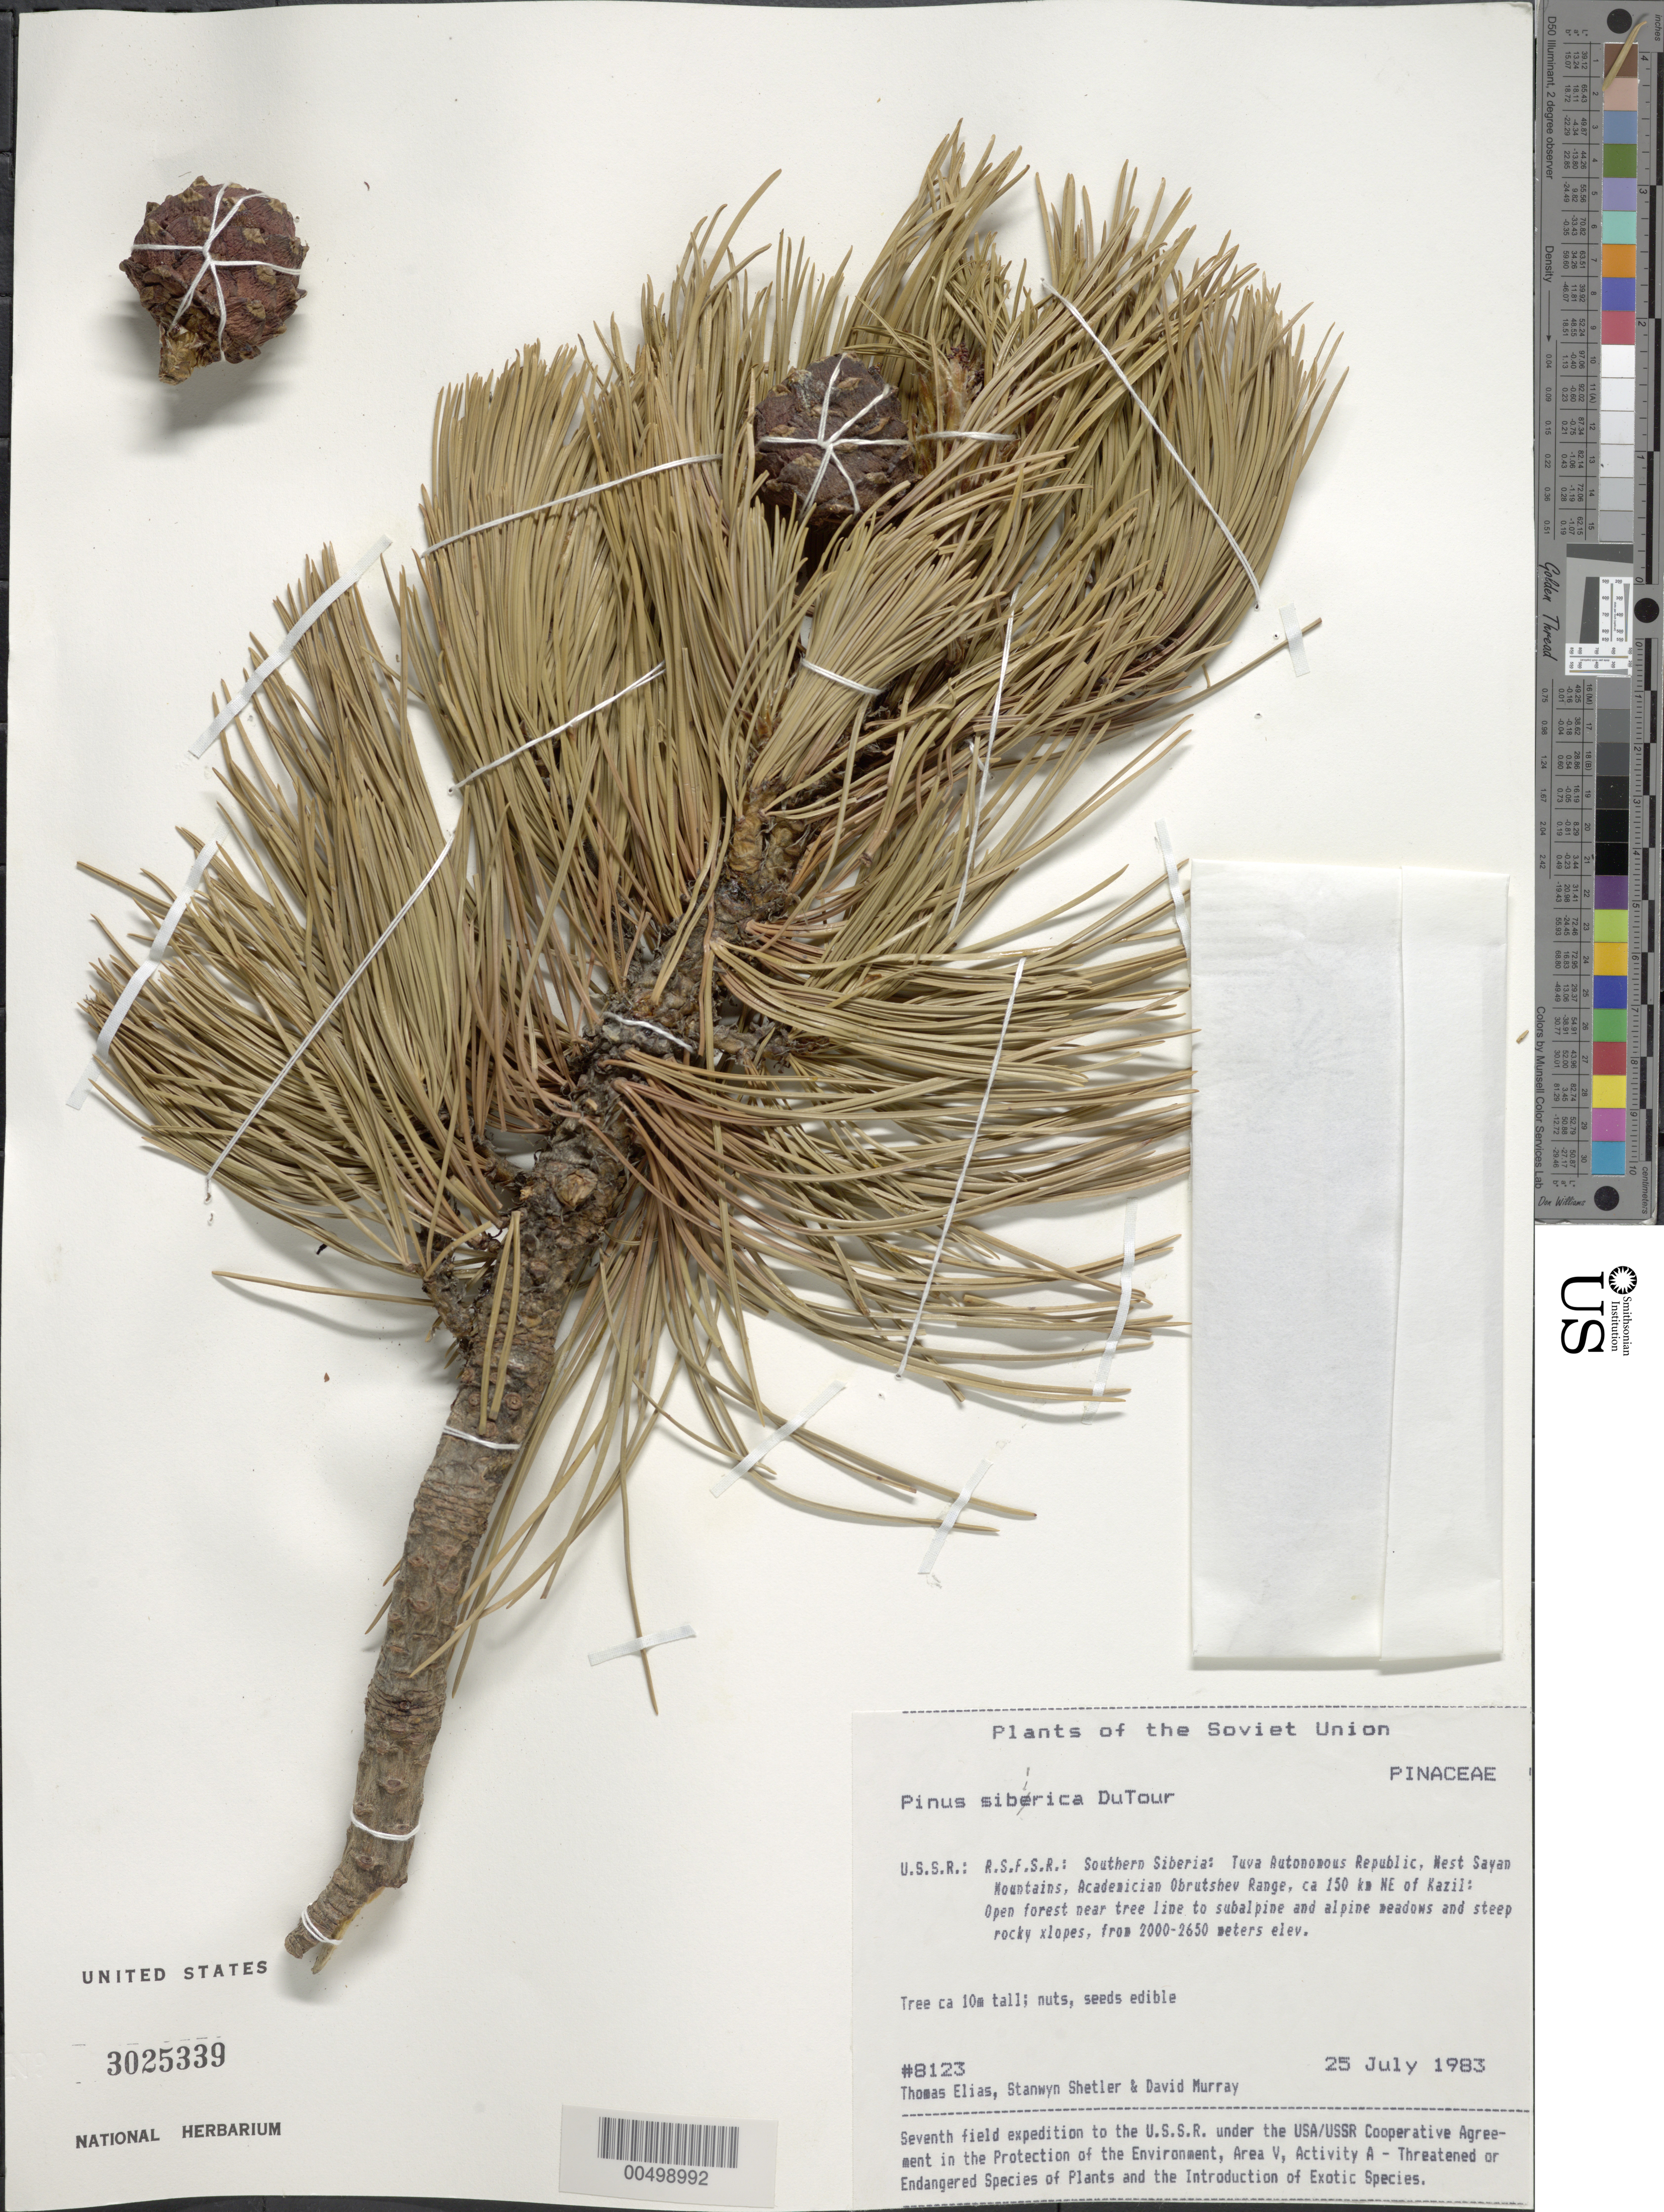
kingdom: Plantae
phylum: Tracheophyta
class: Pinopsida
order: Pinales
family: Pinaceae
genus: Pinus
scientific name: Pinus sibirica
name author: Du Tour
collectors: T. Elias, S. Shetler & D. F. Murray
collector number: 8123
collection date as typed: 25 Jul 1983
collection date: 1983-07-25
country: Russian Federation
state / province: Tuva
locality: West Sayan Mountains, Academician Obrutshev Range, ca. 150 km NE of Kazil [Kyzyl]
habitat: open forest near tree line to subalpine and alpine meadows and steep rocky slopes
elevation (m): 2000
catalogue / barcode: US 3025339